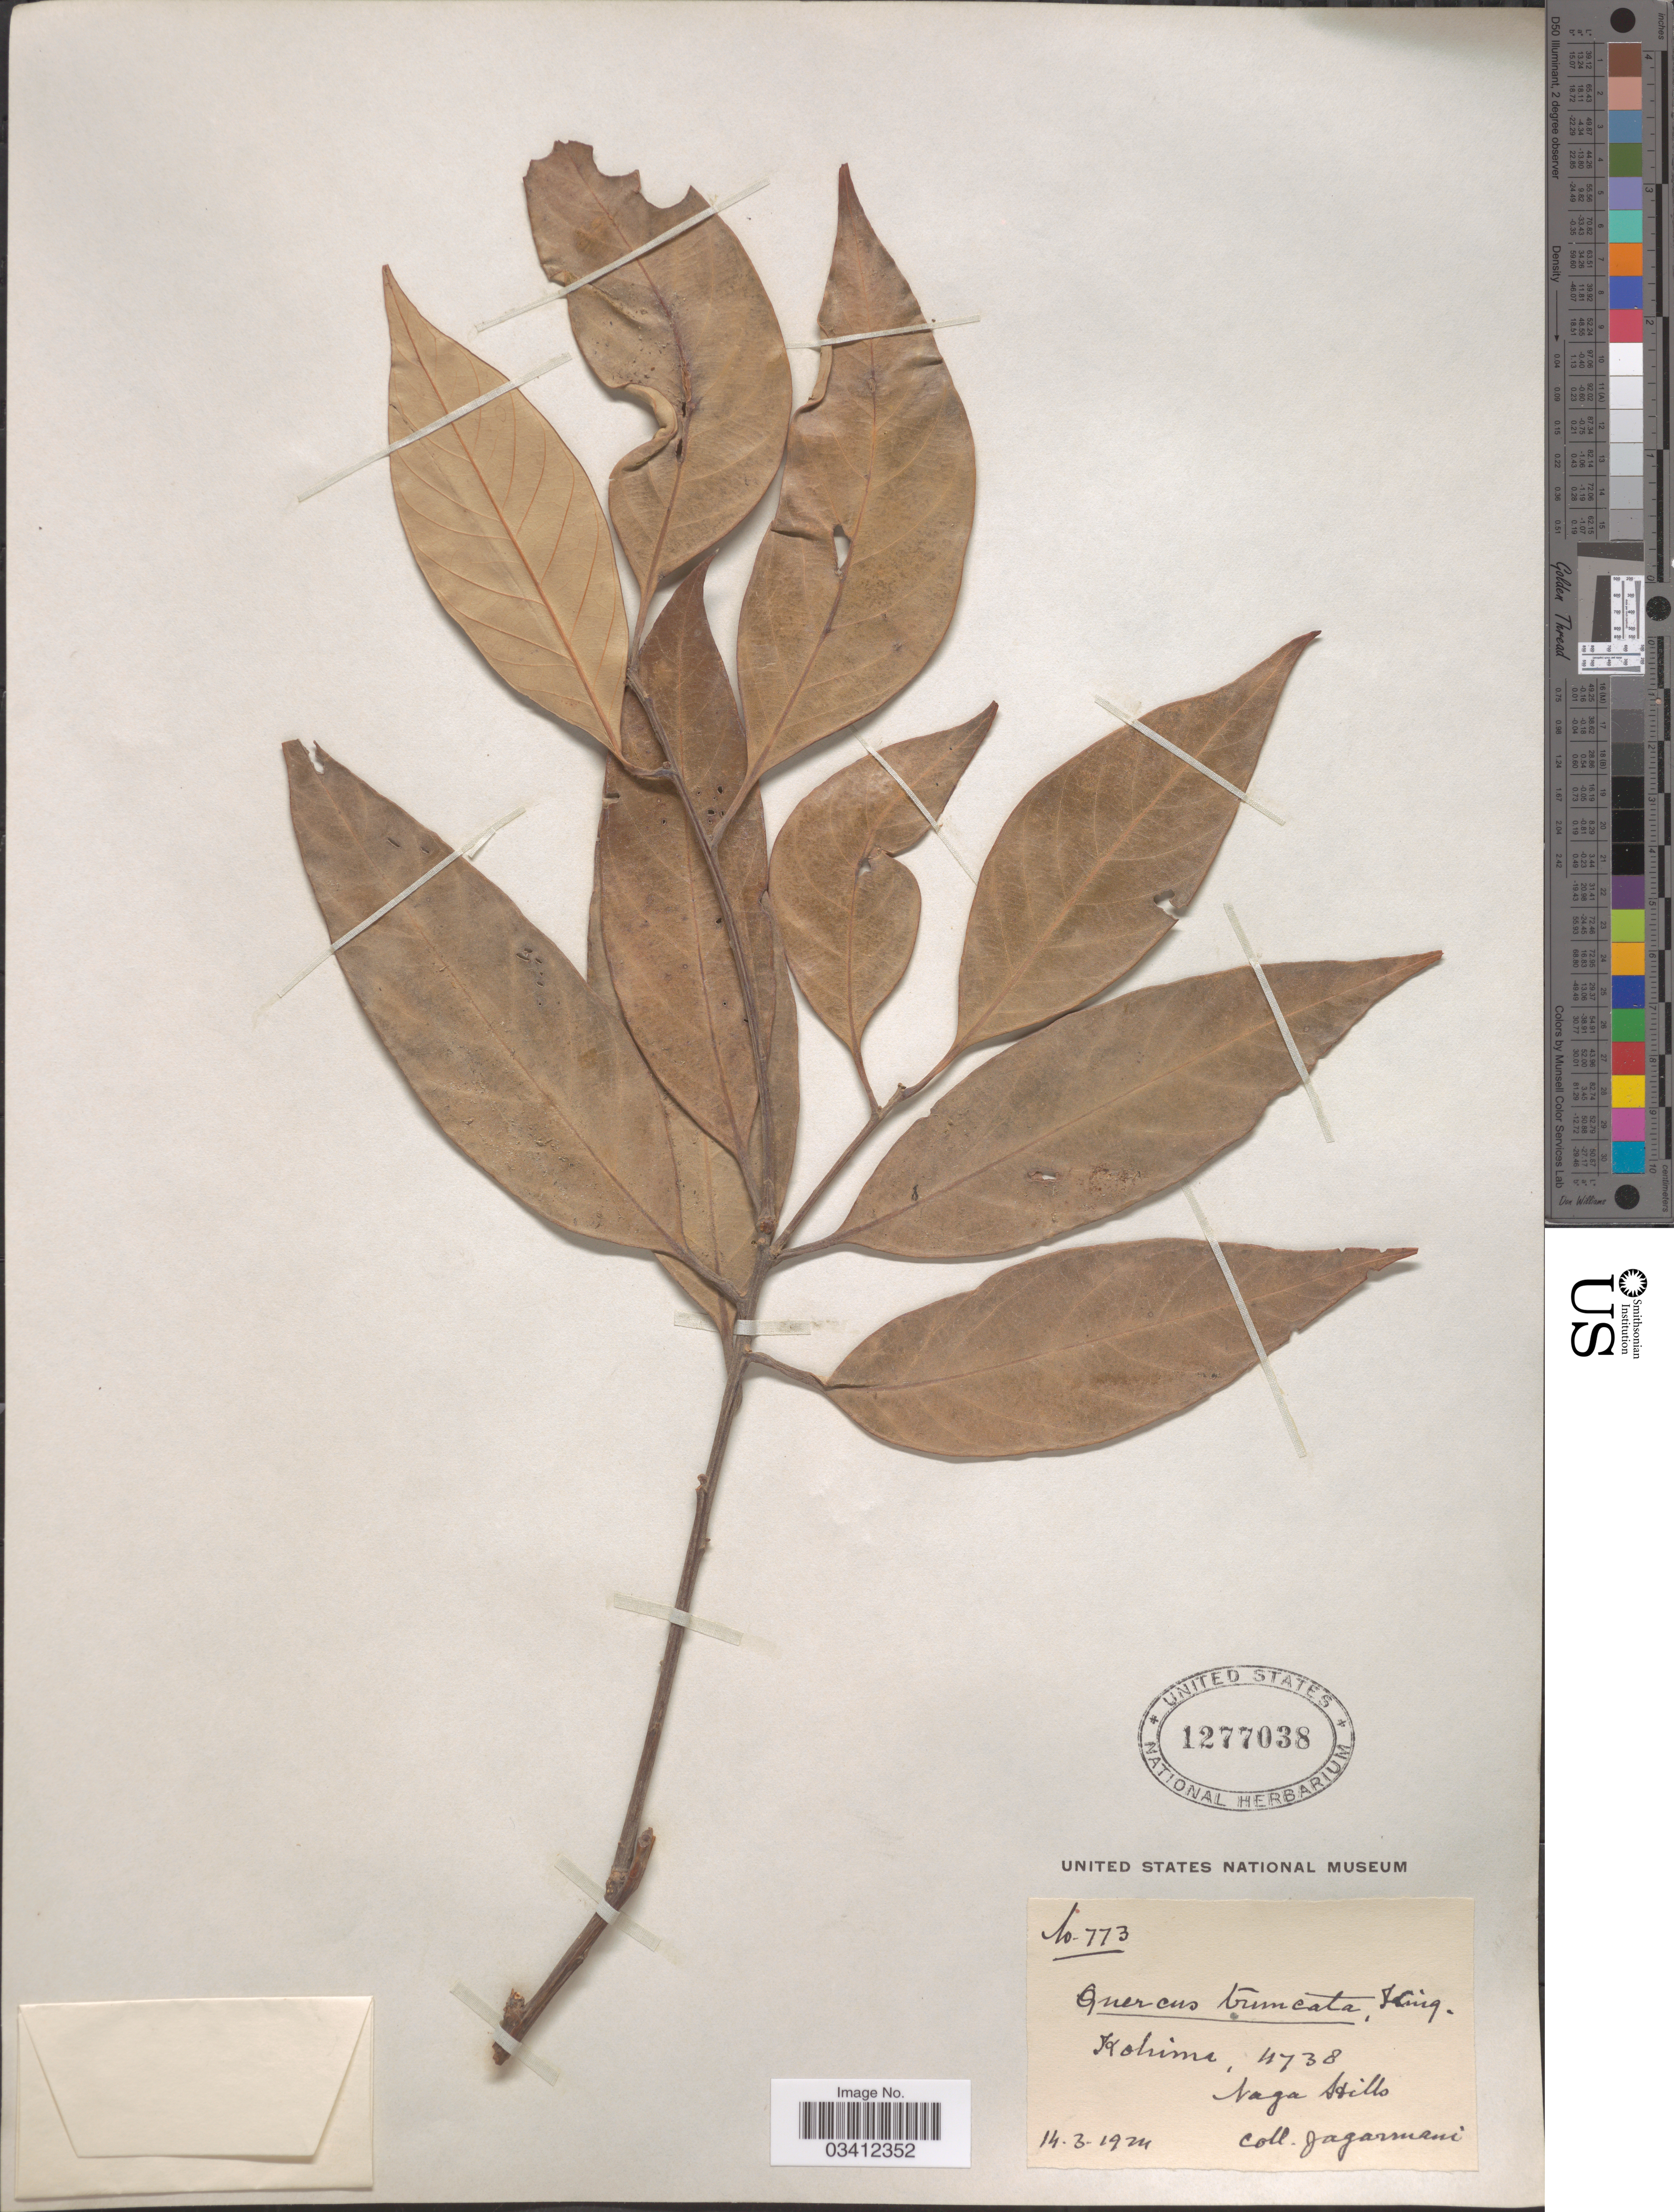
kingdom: Plantae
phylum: Tracheophyta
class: Magnoliopsida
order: Fagales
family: Fagaceae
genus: Quercus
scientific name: Quercus truncata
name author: King ex Hook. f.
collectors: -. Jagarmani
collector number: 773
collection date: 1924-03-14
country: India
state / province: Nagaland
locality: Kohima. Naga Hills.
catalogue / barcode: US 1277038